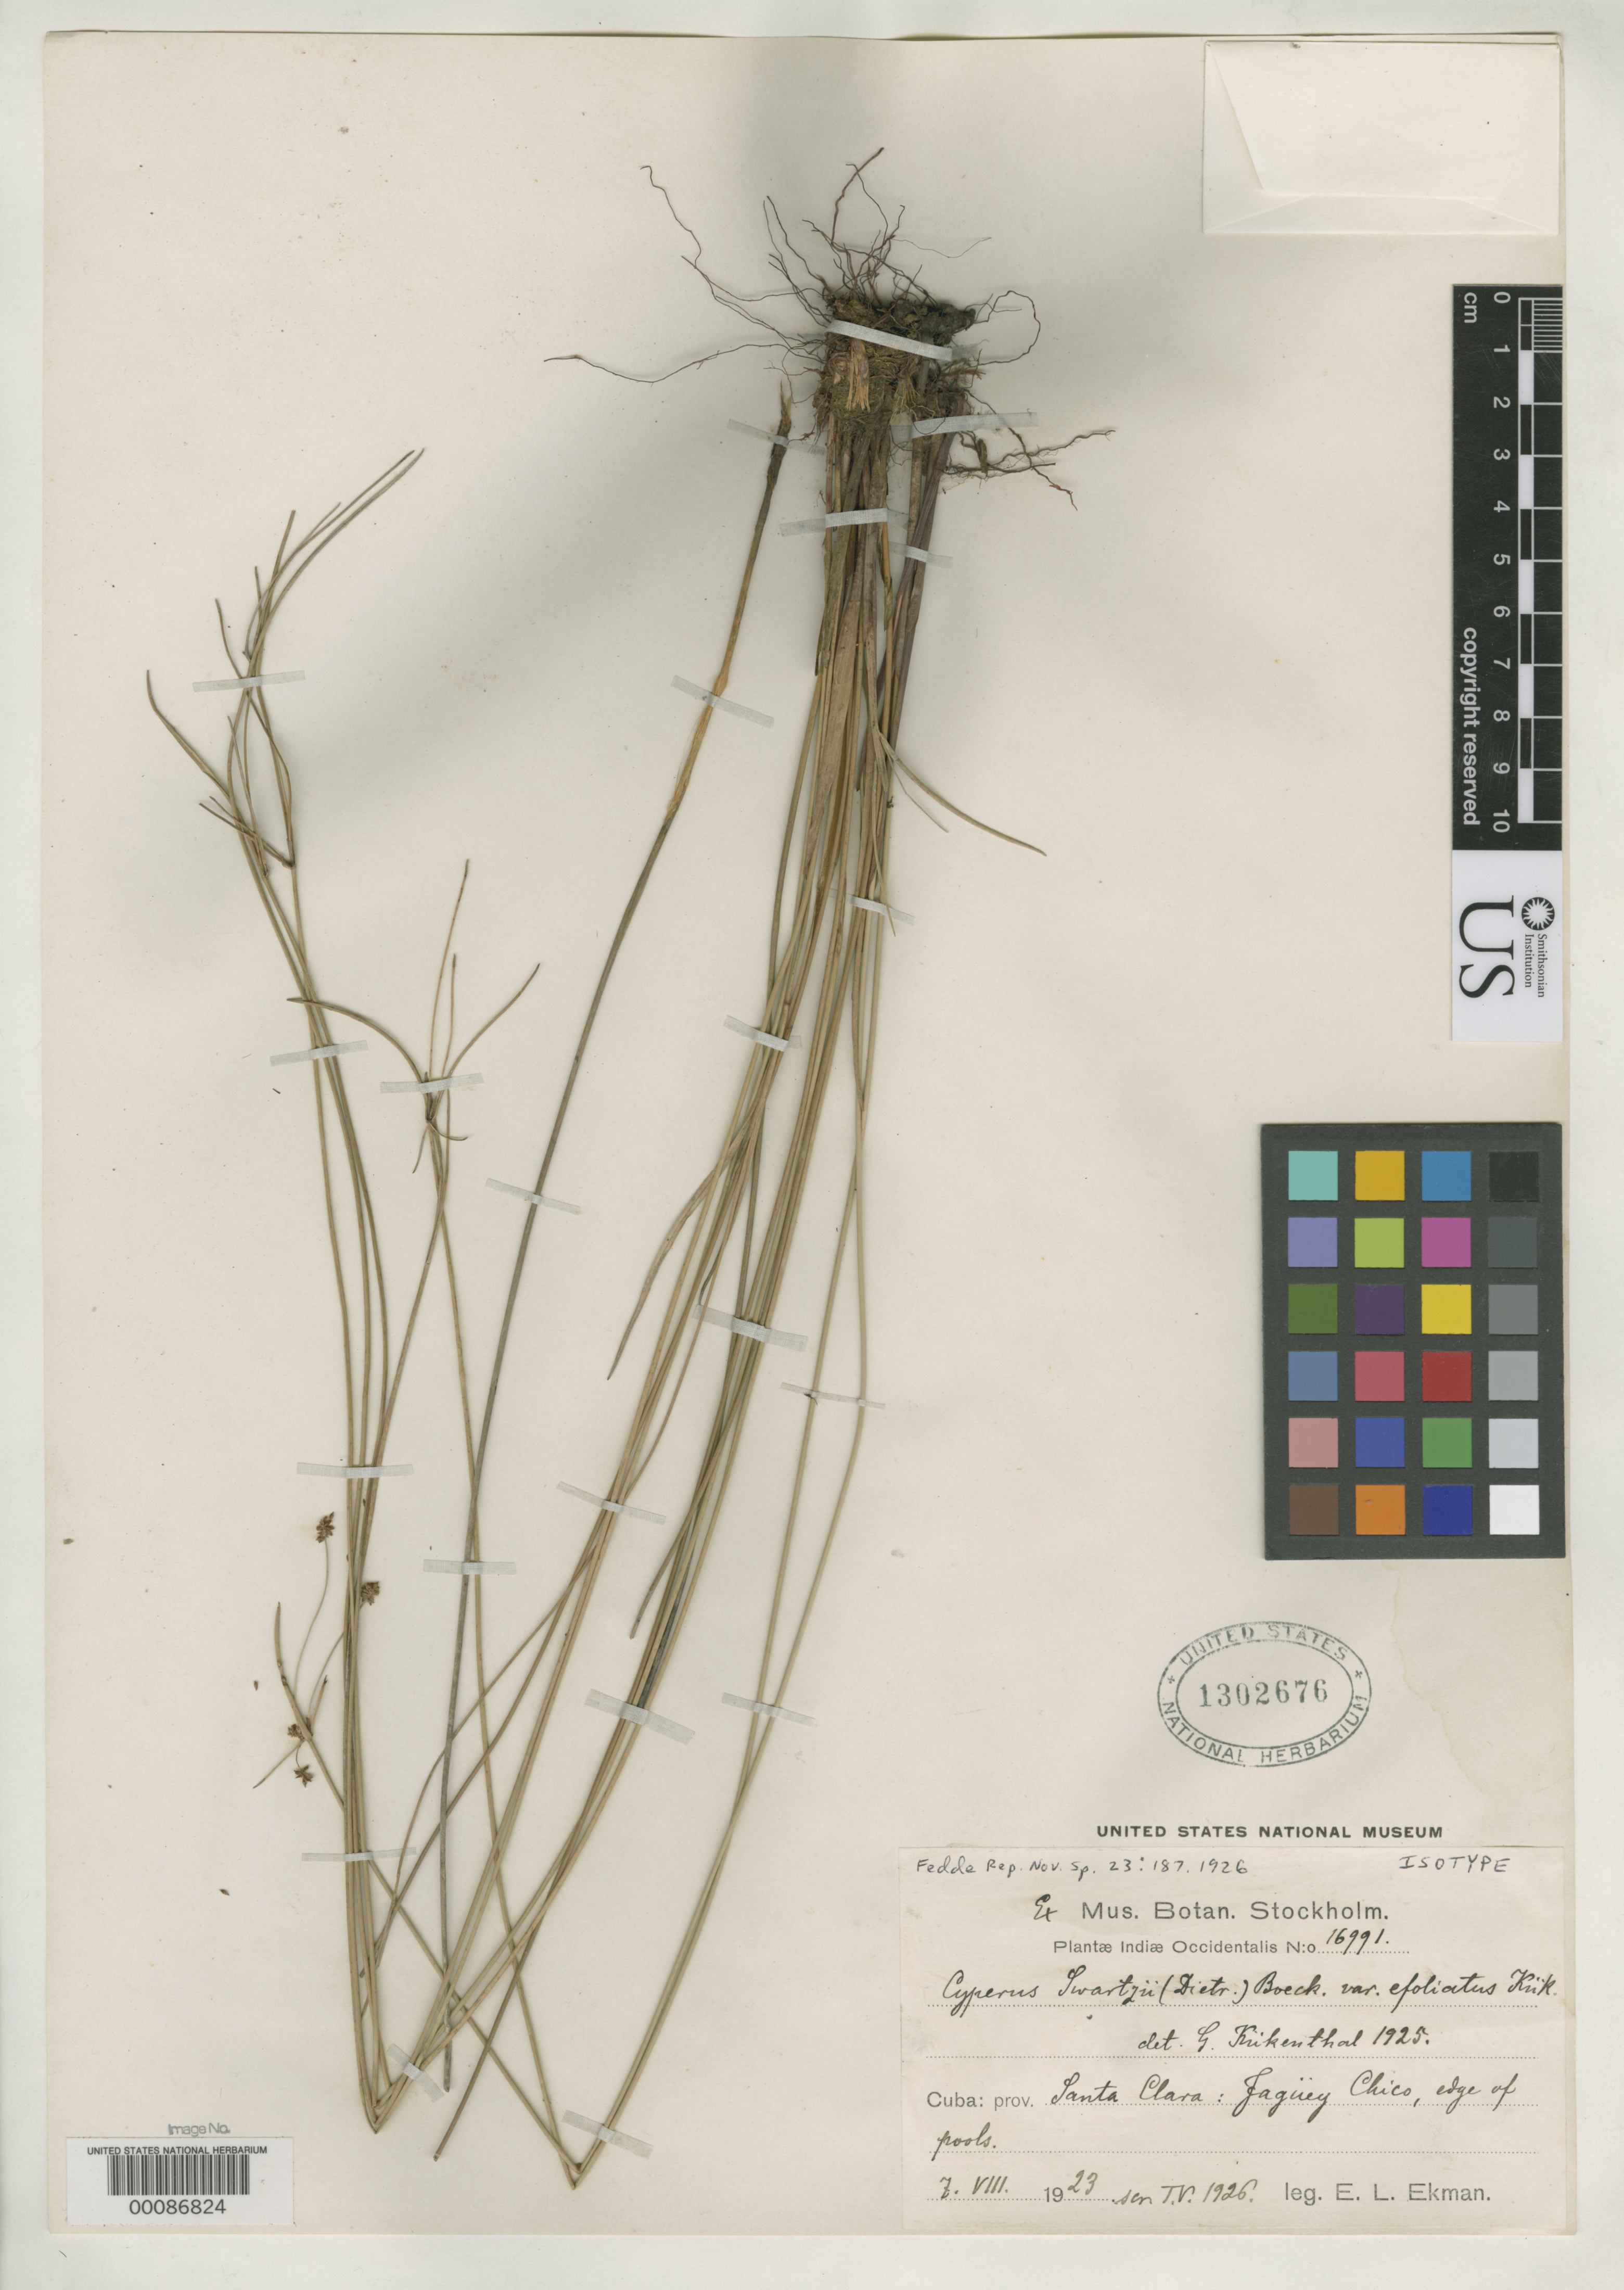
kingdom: Plantae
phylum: Tracheophyta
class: Liliopsida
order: Poales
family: Cyperaceae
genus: Cyperus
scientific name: Cyperus swartzii var. efoliatus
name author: Kük.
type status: Isotype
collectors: E. L. Ekman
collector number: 16991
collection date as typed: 07 Aug 1923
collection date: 1923-08-07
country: Cuba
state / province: Las Villas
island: Greater Antilles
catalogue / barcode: US 1302676